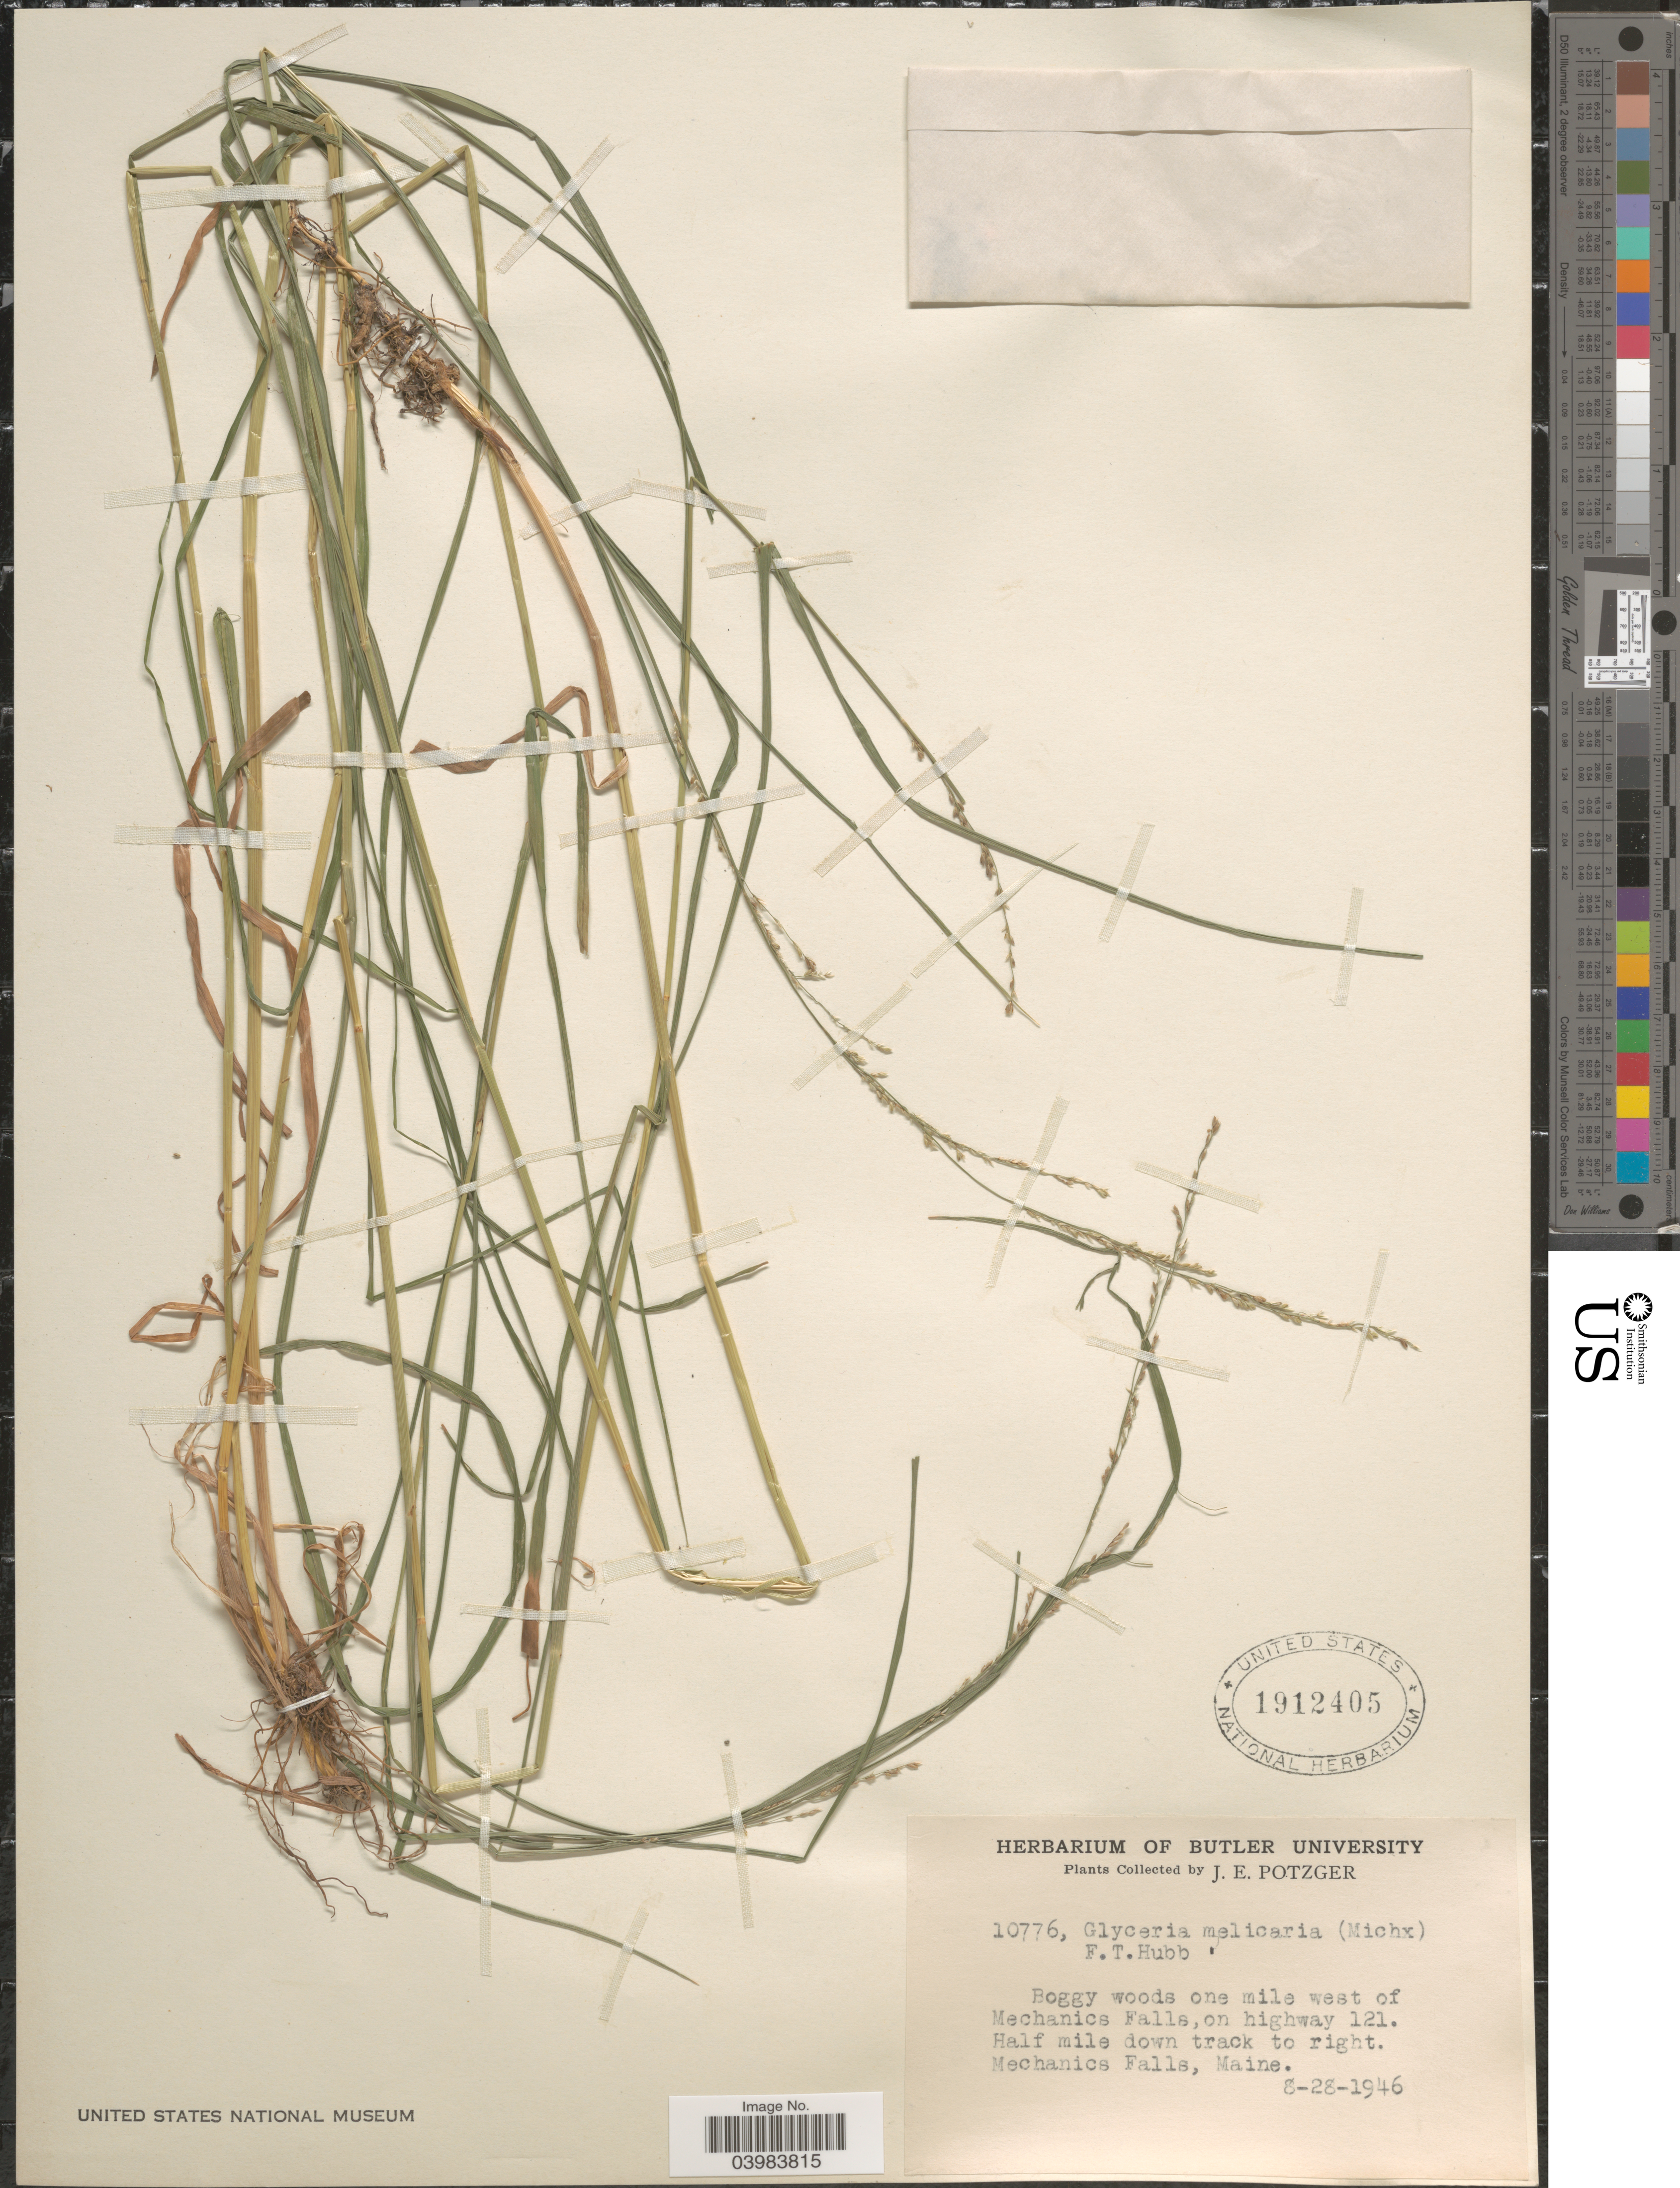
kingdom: Plantae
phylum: Tracheophyta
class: Liliopsida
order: Poales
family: Poaceae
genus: Glyceria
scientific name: Glyceria melicaria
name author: (Michx.) F.T. Hubb.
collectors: J. Potzger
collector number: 10776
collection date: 1946-08-28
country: United States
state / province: Maine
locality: One mile west of Mechanics Falls, on highway 121. Half mile down track to right. Mechanics Falls.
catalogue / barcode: US 1912405